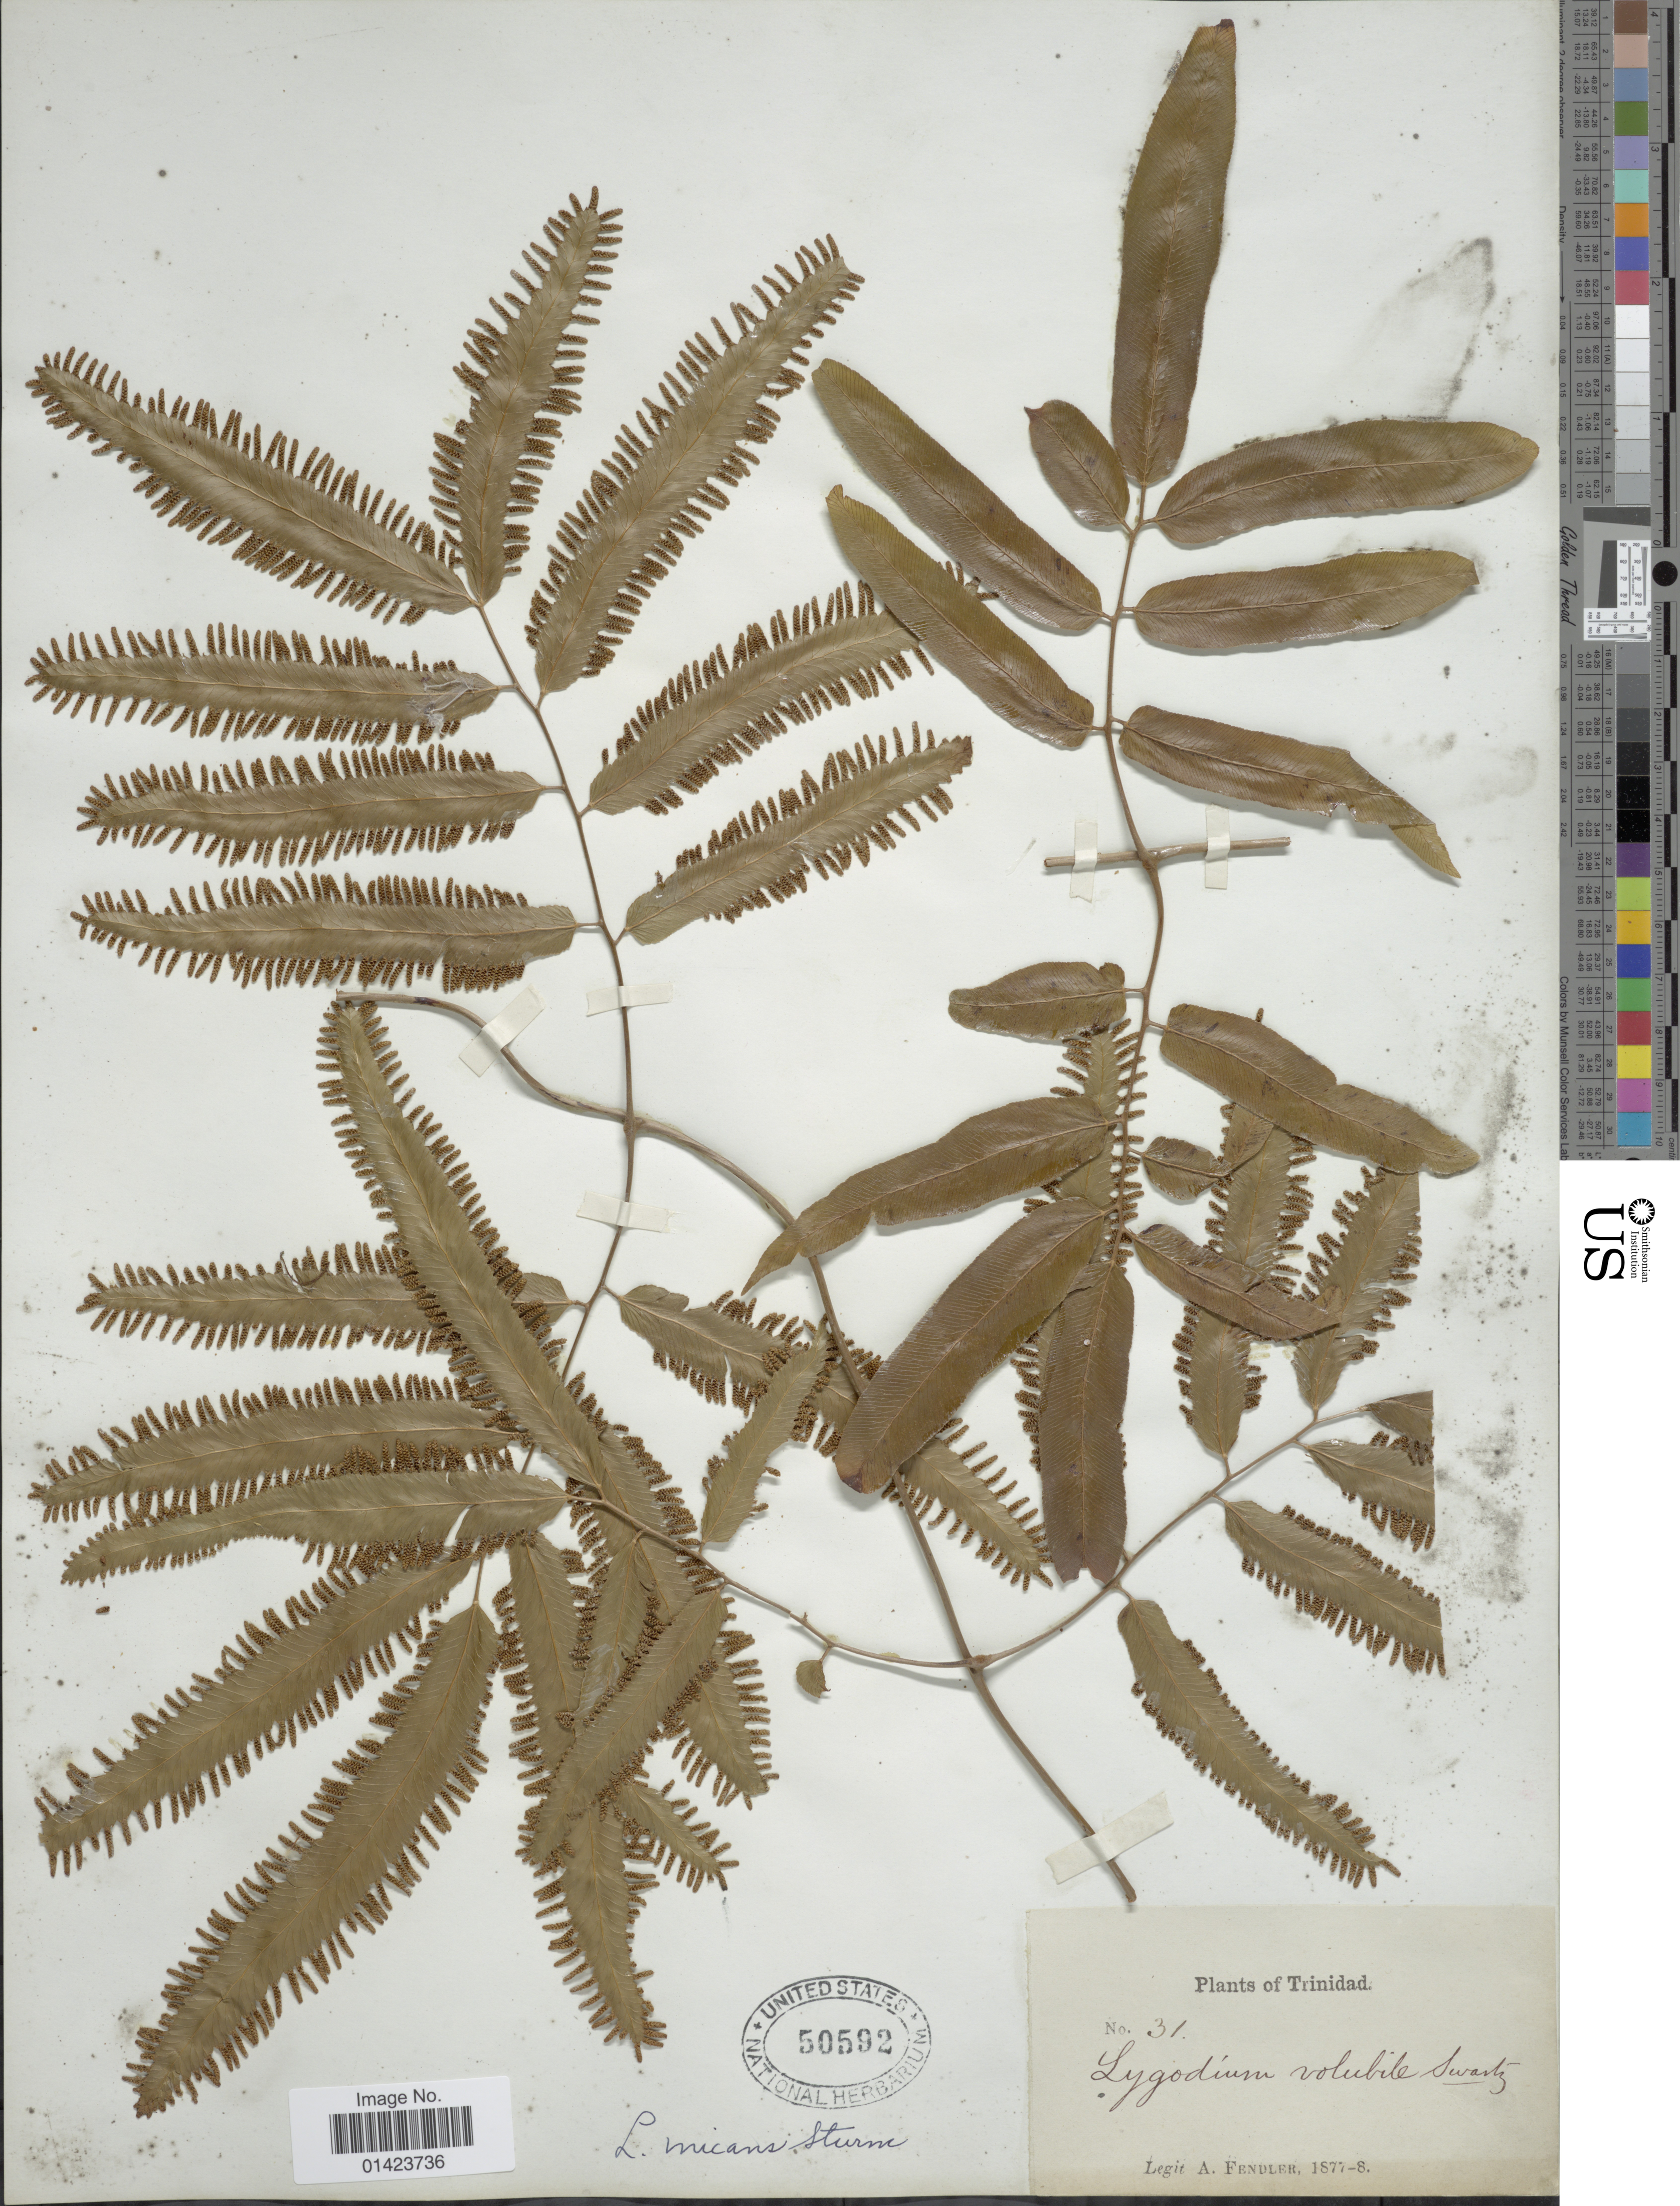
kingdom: Plantae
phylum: Tracheophyta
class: Polypodiopsida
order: Schizaeales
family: Lygodiaceae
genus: Lygodium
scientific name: Lygodium volubile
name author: Sw.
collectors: A. Fendler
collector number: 31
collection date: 1877/1878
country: Trinidad and Tobago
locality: Trinidad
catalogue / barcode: US 50592